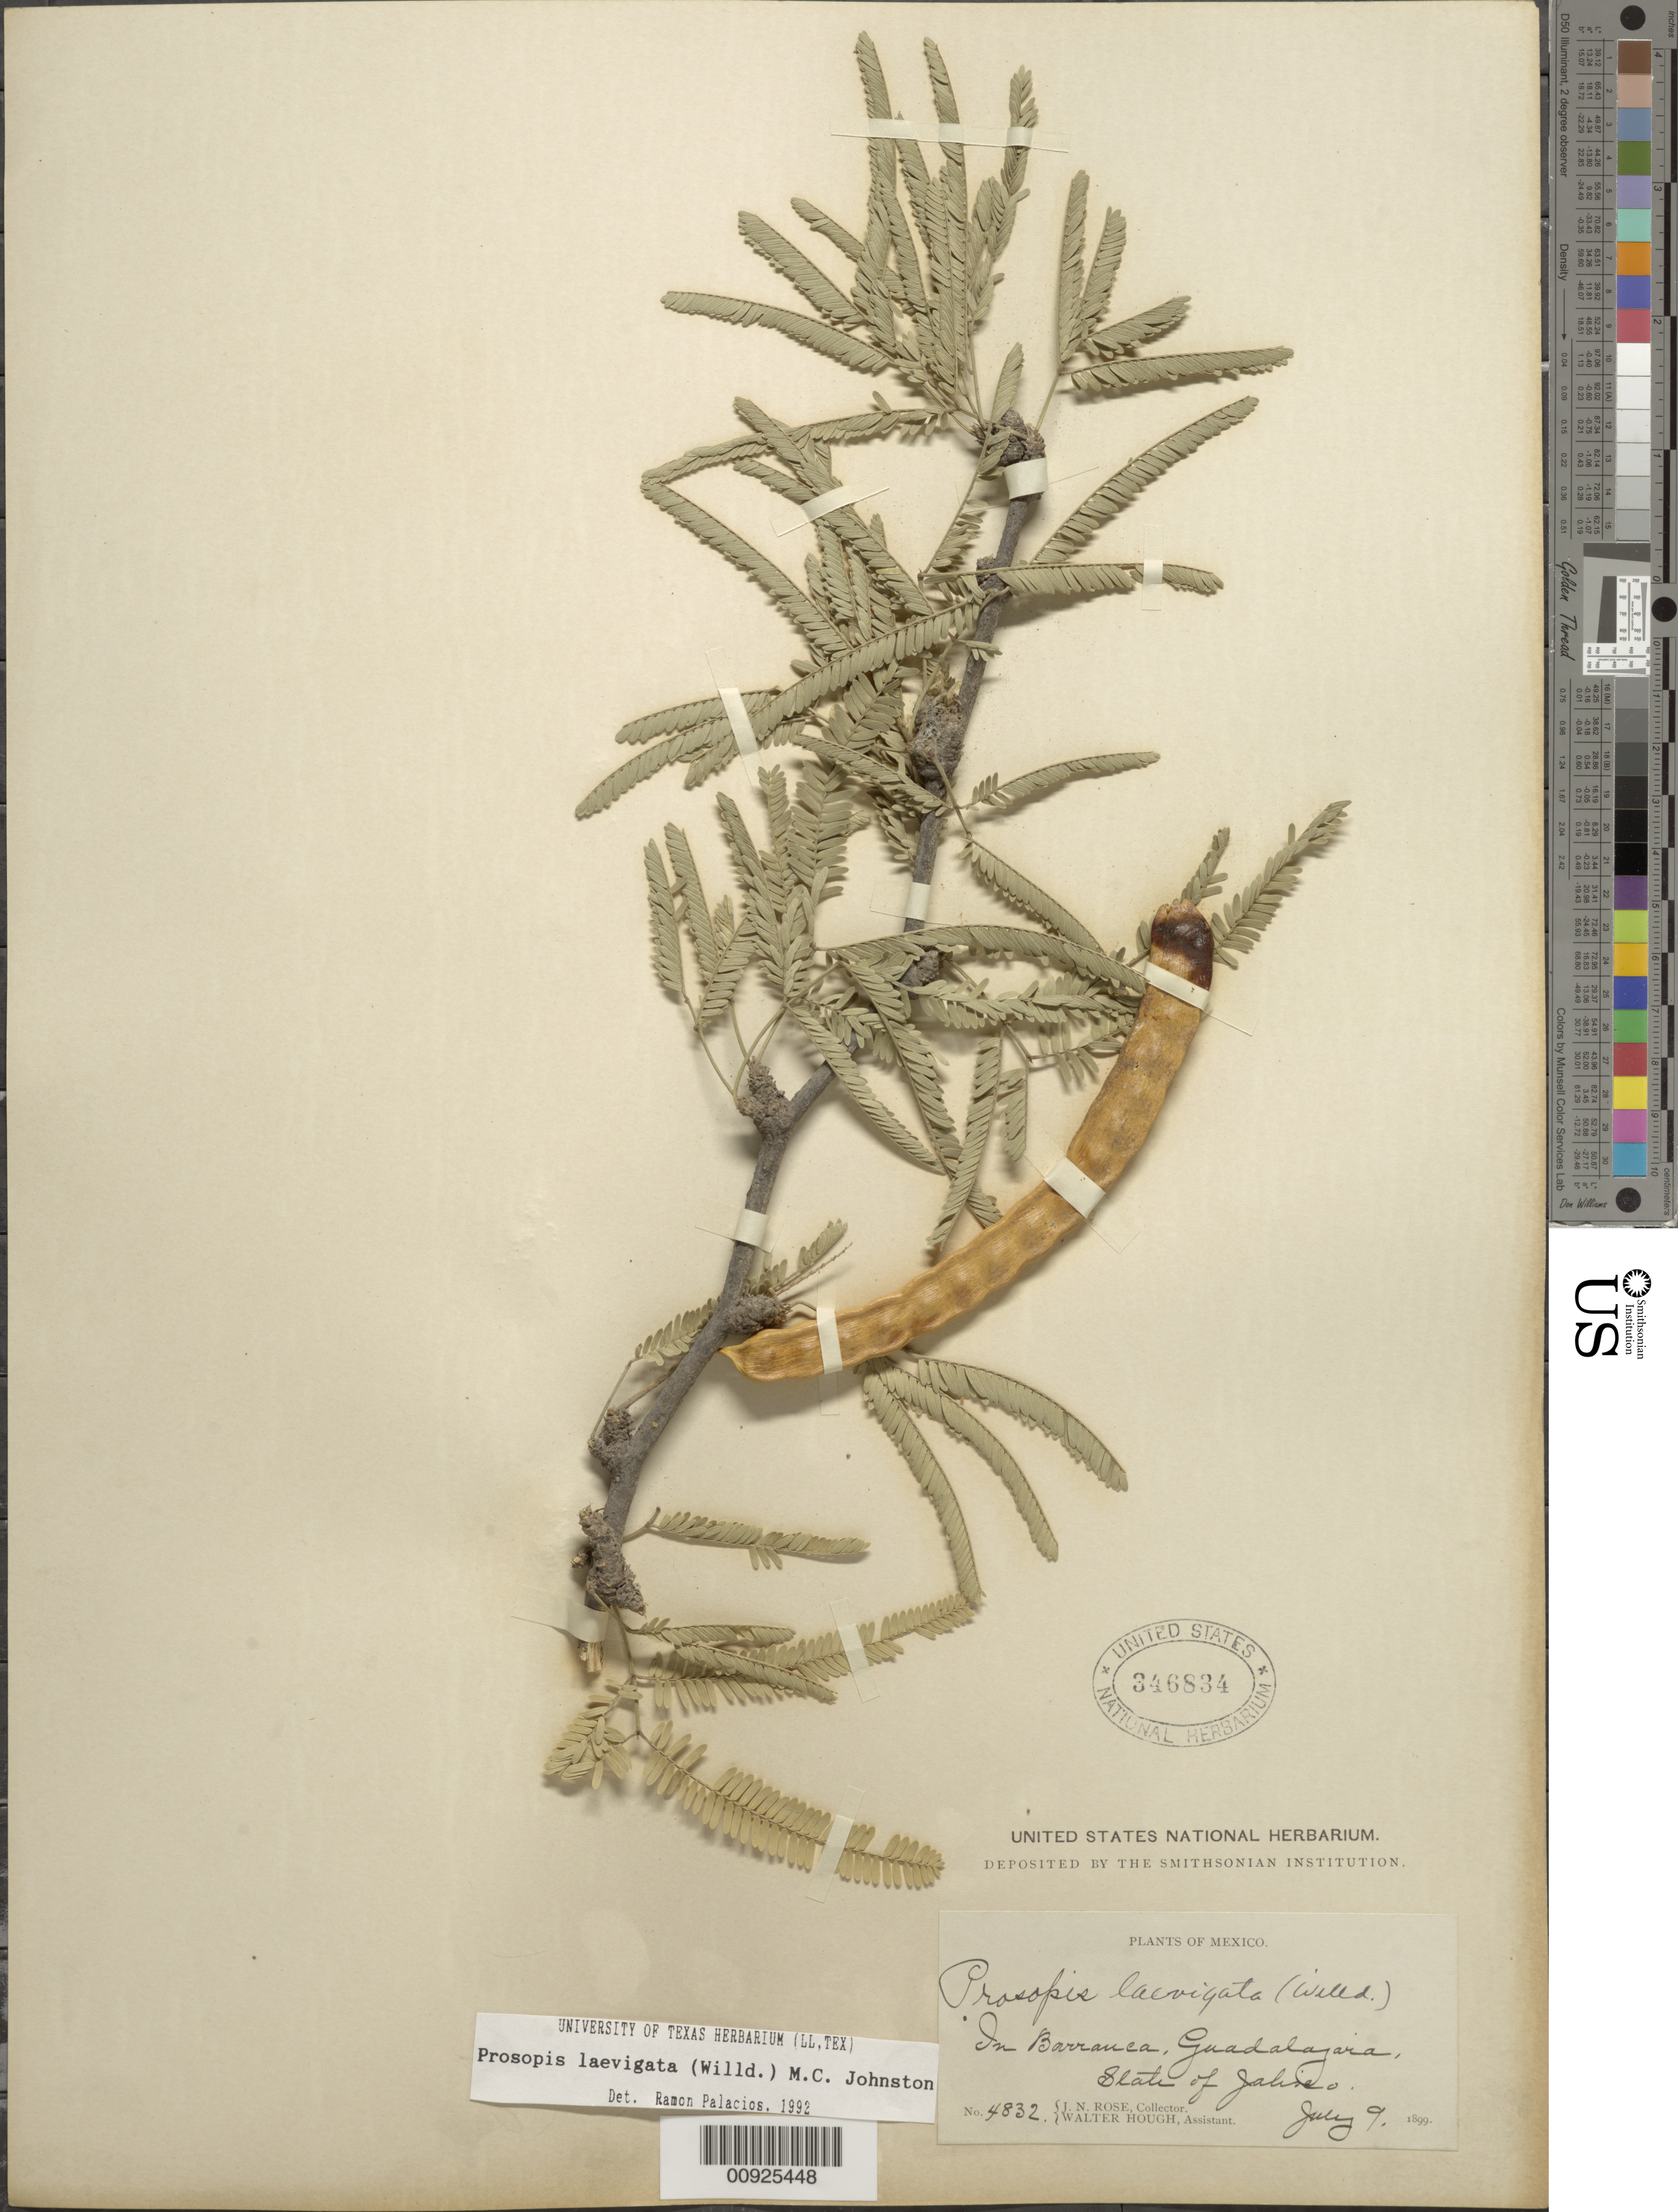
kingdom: Plantae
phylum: Tracheophyta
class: Magnoliopsida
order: Fabales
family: Fabaceae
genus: Neltuma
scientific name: Neltuma laevigata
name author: (Humb. & Bonpl. ex Willd.) Britton & Rose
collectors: J. N. Rose & W. Hough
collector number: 4832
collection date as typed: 09 Jul 1899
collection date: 1899-07-09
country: Mexico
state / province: Jalisco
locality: In Barranca, Guadalajara, State of Jalisco.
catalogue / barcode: US 346834